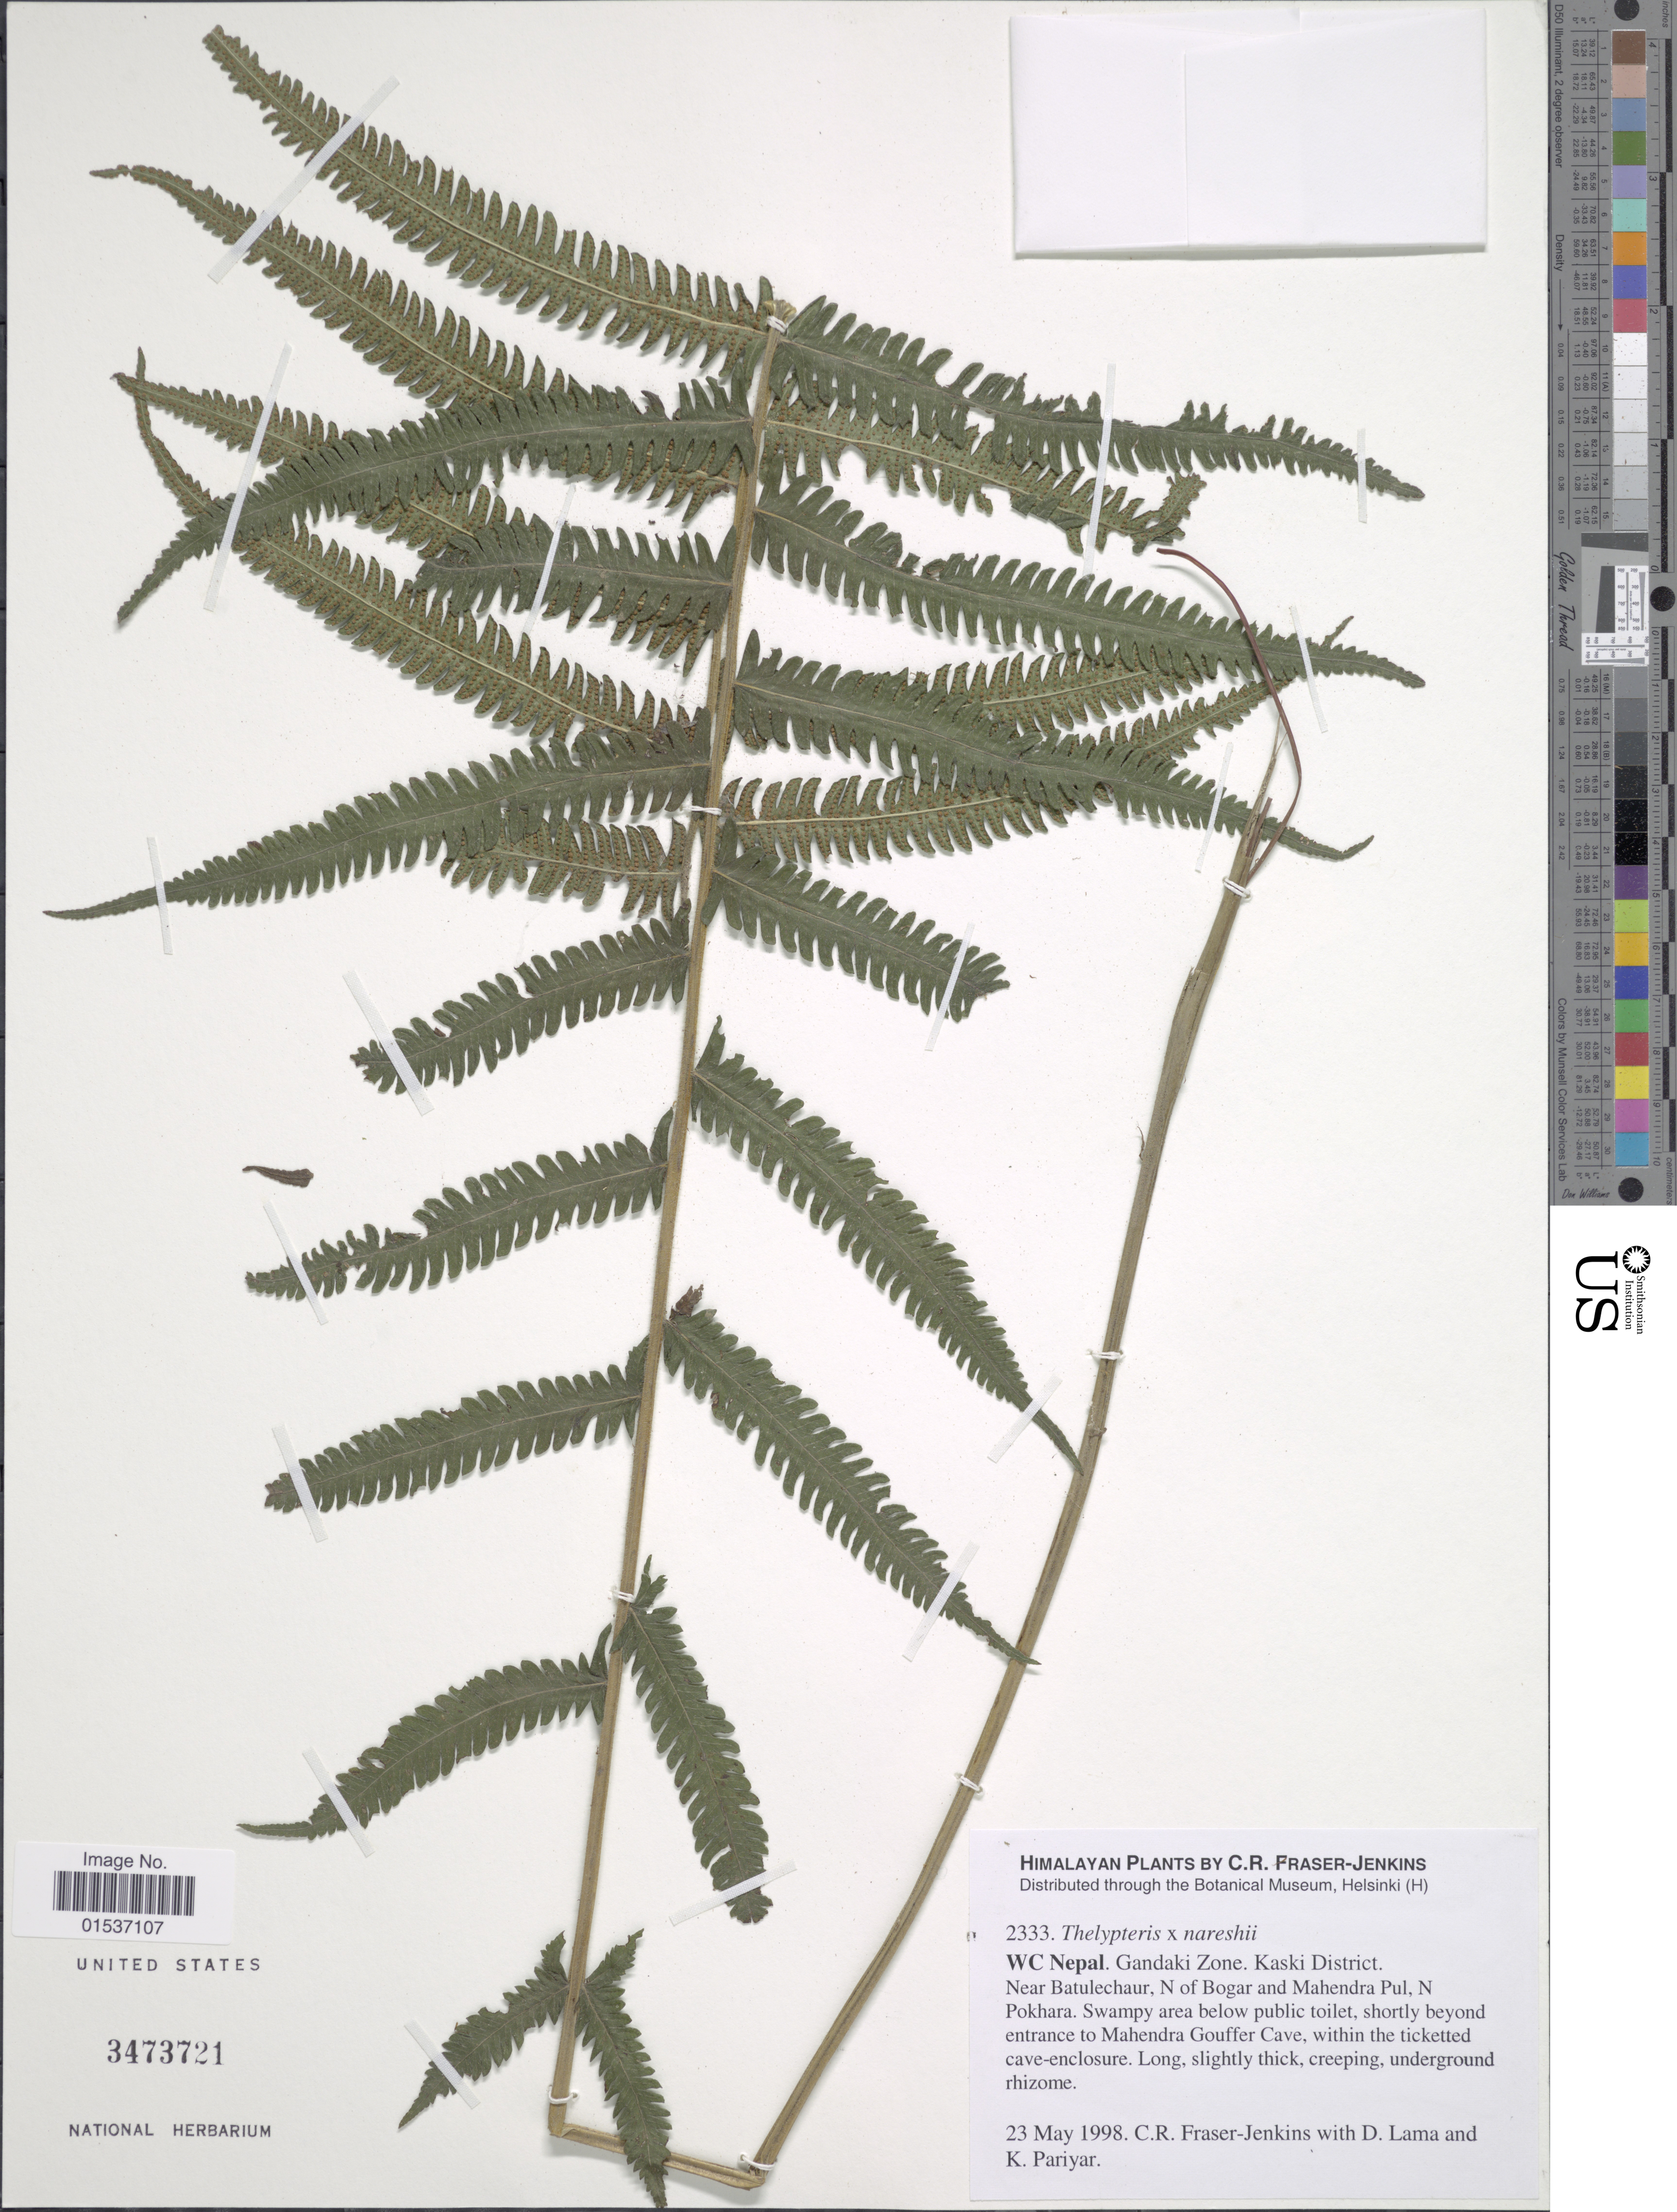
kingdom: Plantae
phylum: Tracheophyta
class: Polypodiopsida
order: Polypodiales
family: Thelypteridaceae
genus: Thelypteris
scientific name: Thelypteris x nareshii comb. ined.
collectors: C. R. Fraser-Jenkins, D. Lama & K. Pariyar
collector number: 2333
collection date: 1998-05-23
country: Nepal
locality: Himalayan. WC Nepal. Gandaki Zone. Kaski District. Near Batulechaur, N of Bogar and Mahendra Pul, N Pokhara. shortly beyond entrance to Mahendra Gouffer Cave.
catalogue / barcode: US 3473721